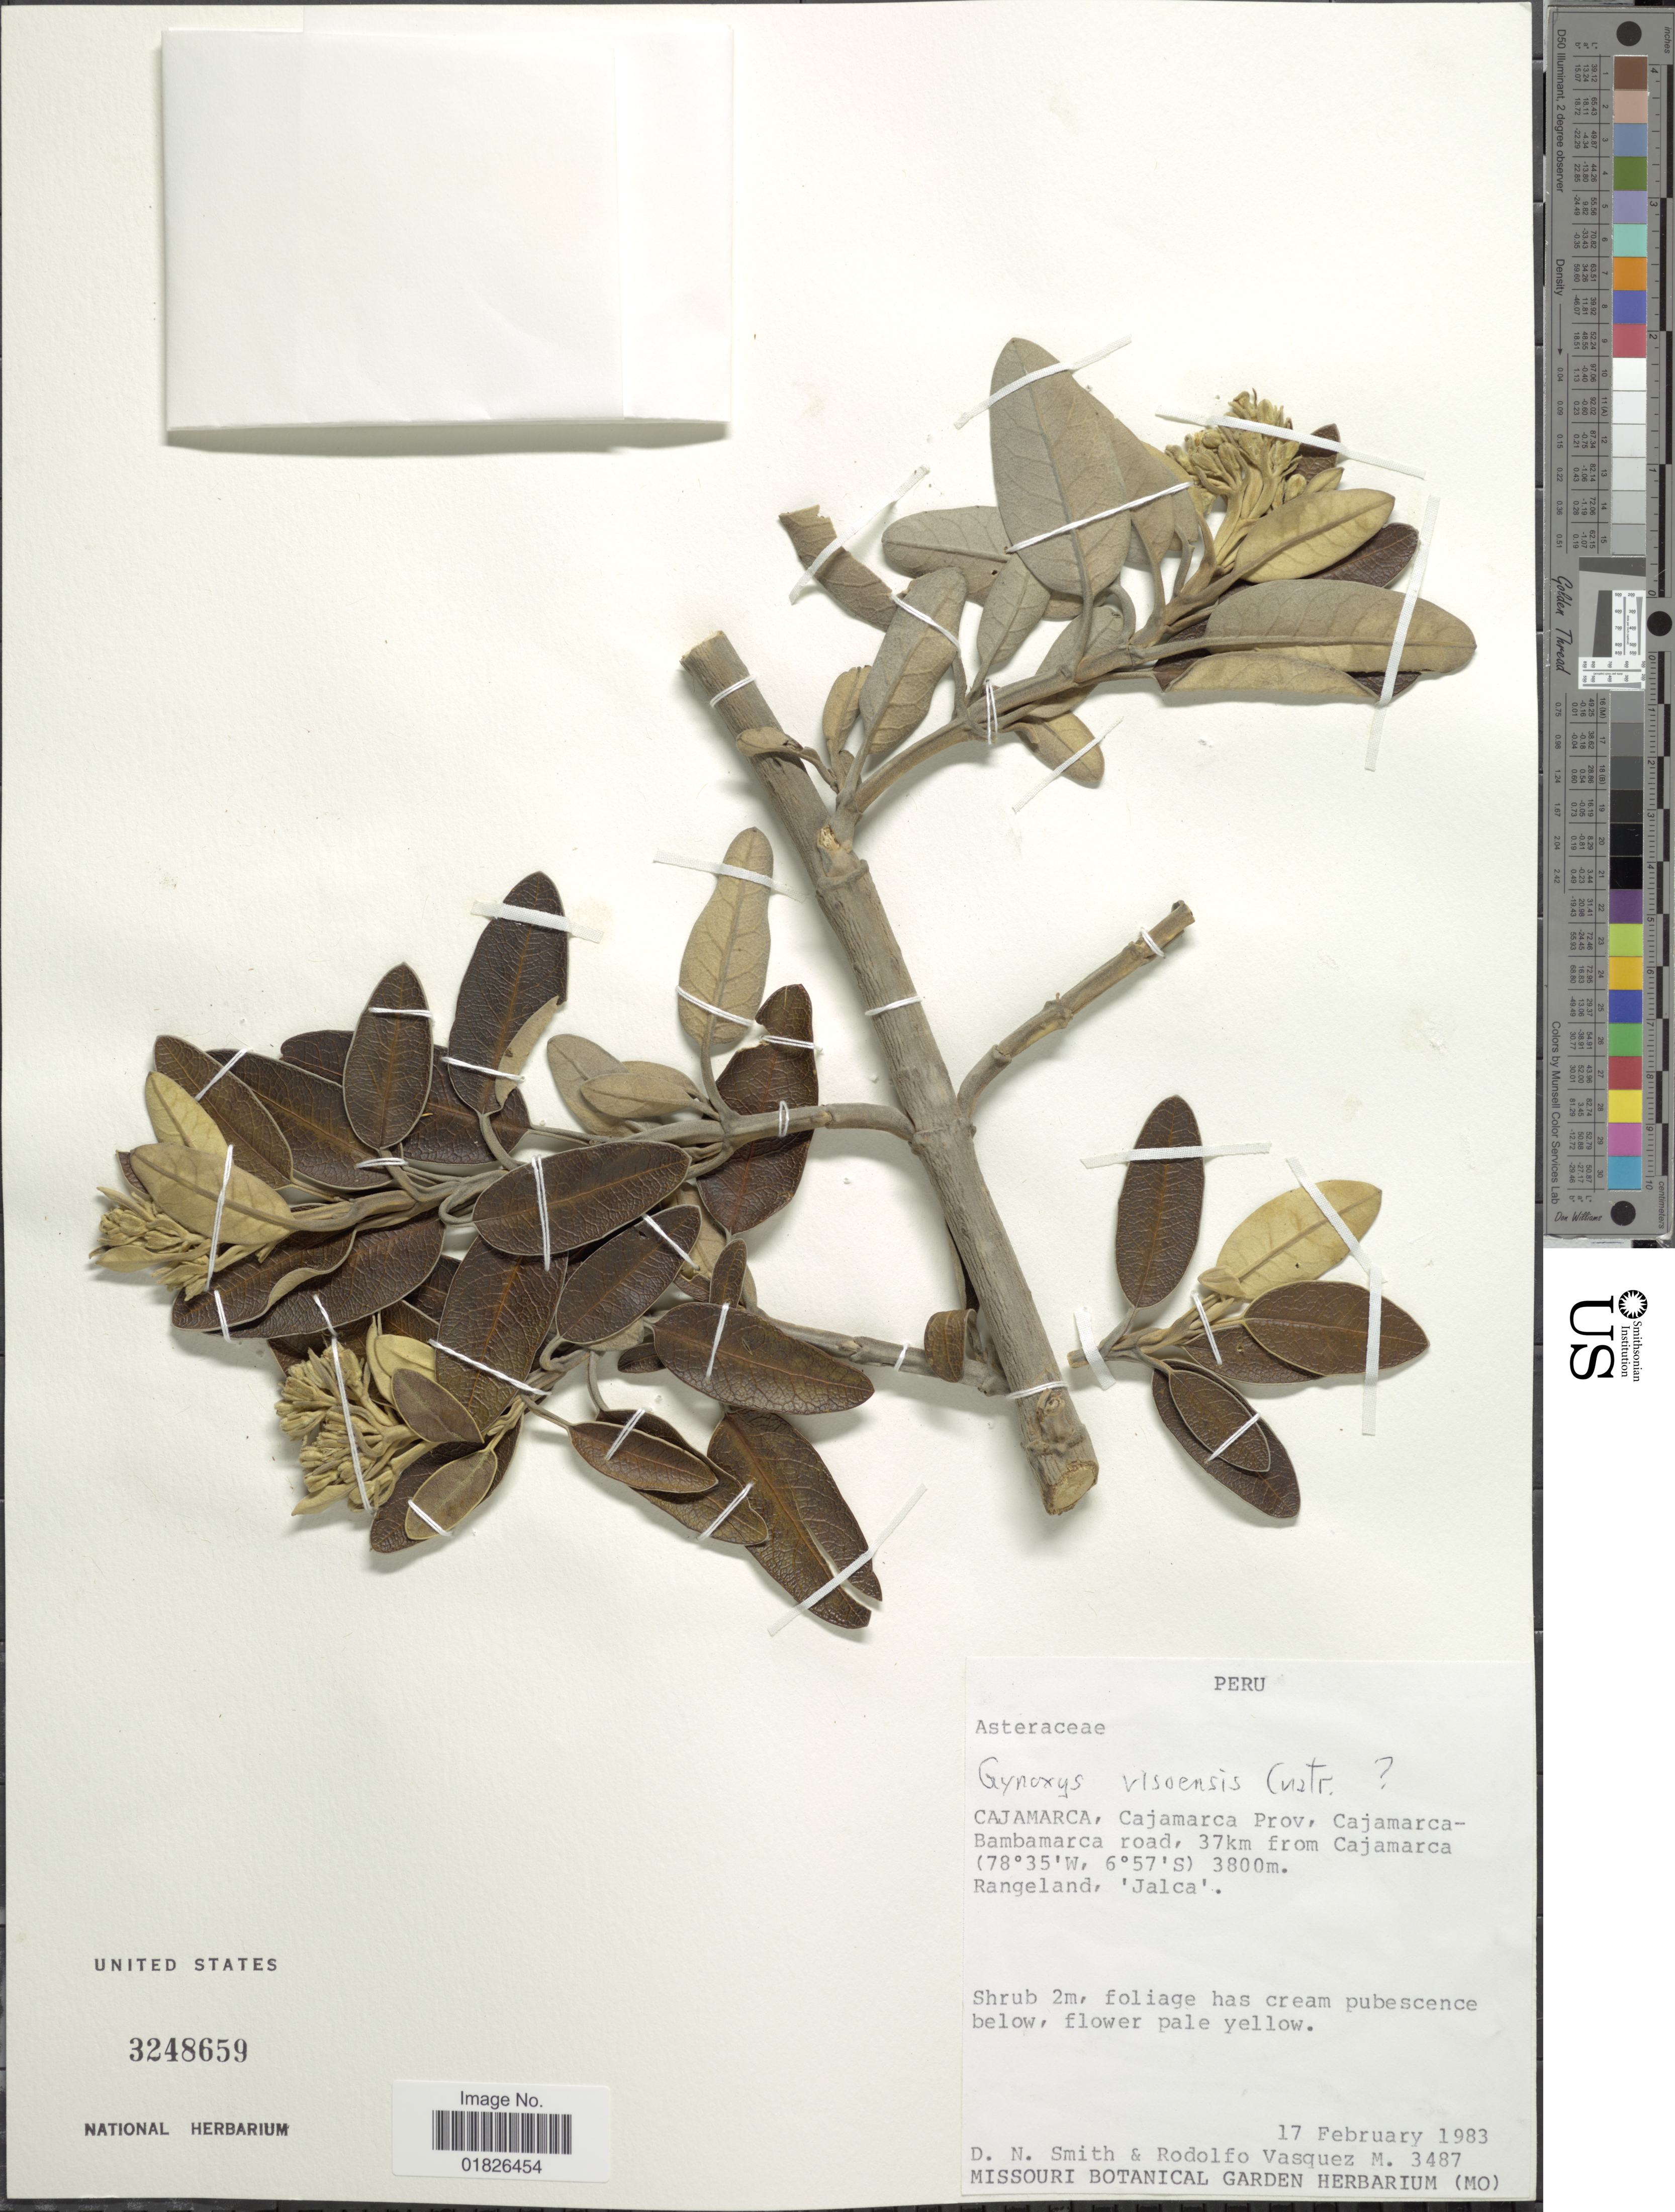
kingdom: Plantae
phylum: Tracheophyta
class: Magnoliopsida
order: Asterales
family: Asteraceae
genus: Gynoxys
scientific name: Gynoxys oleifolia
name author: Muschl.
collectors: D. Smith & R. Vásquez M.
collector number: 3487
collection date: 1983-02-17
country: Peru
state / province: Cajamarca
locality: Cajamarca Prov., Cajamarca-Bambamarca road, 37 km from Cajamarca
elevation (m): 3800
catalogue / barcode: US 3248659